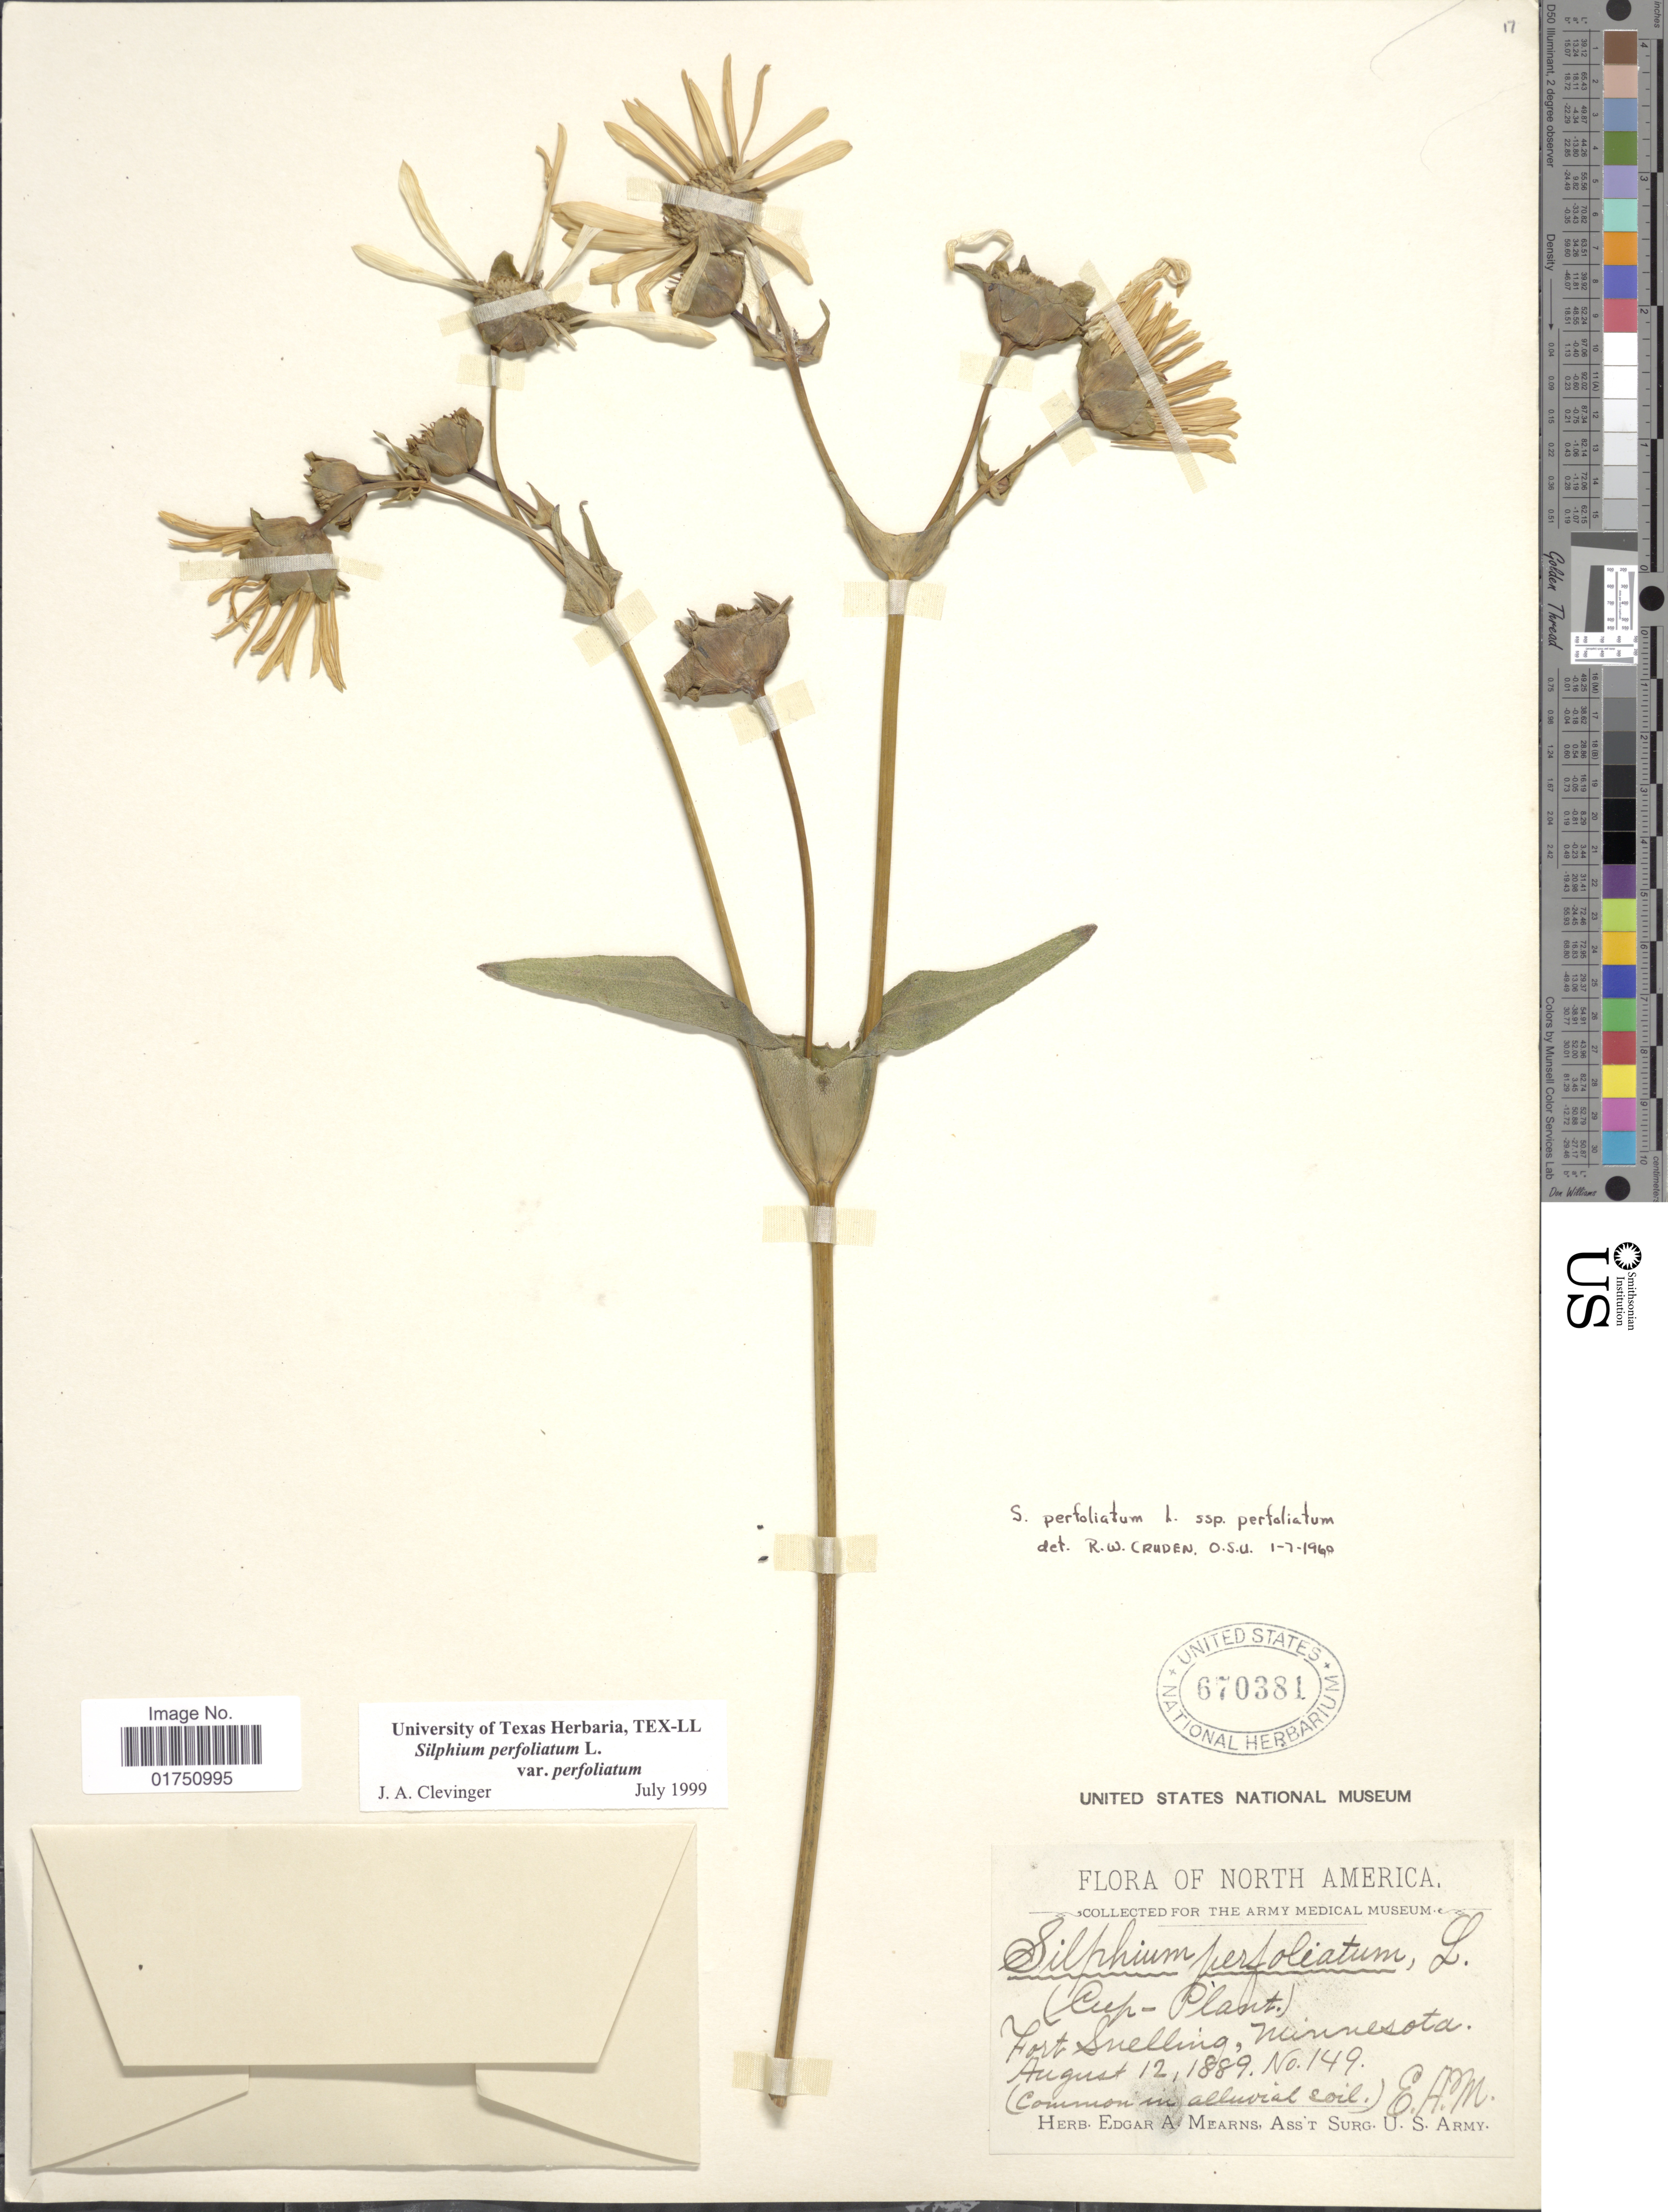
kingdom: Plantae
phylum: Tracheophyta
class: Magnoliopsida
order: Asterales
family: Asteraceae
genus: Silphium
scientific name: Silphium perfoliatum var. perfoliatum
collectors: E. A. Mearns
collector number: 149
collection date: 1889-08-12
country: United States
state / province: Minnesota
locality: Fort Snelling, Minnesota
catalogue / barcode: US 670381